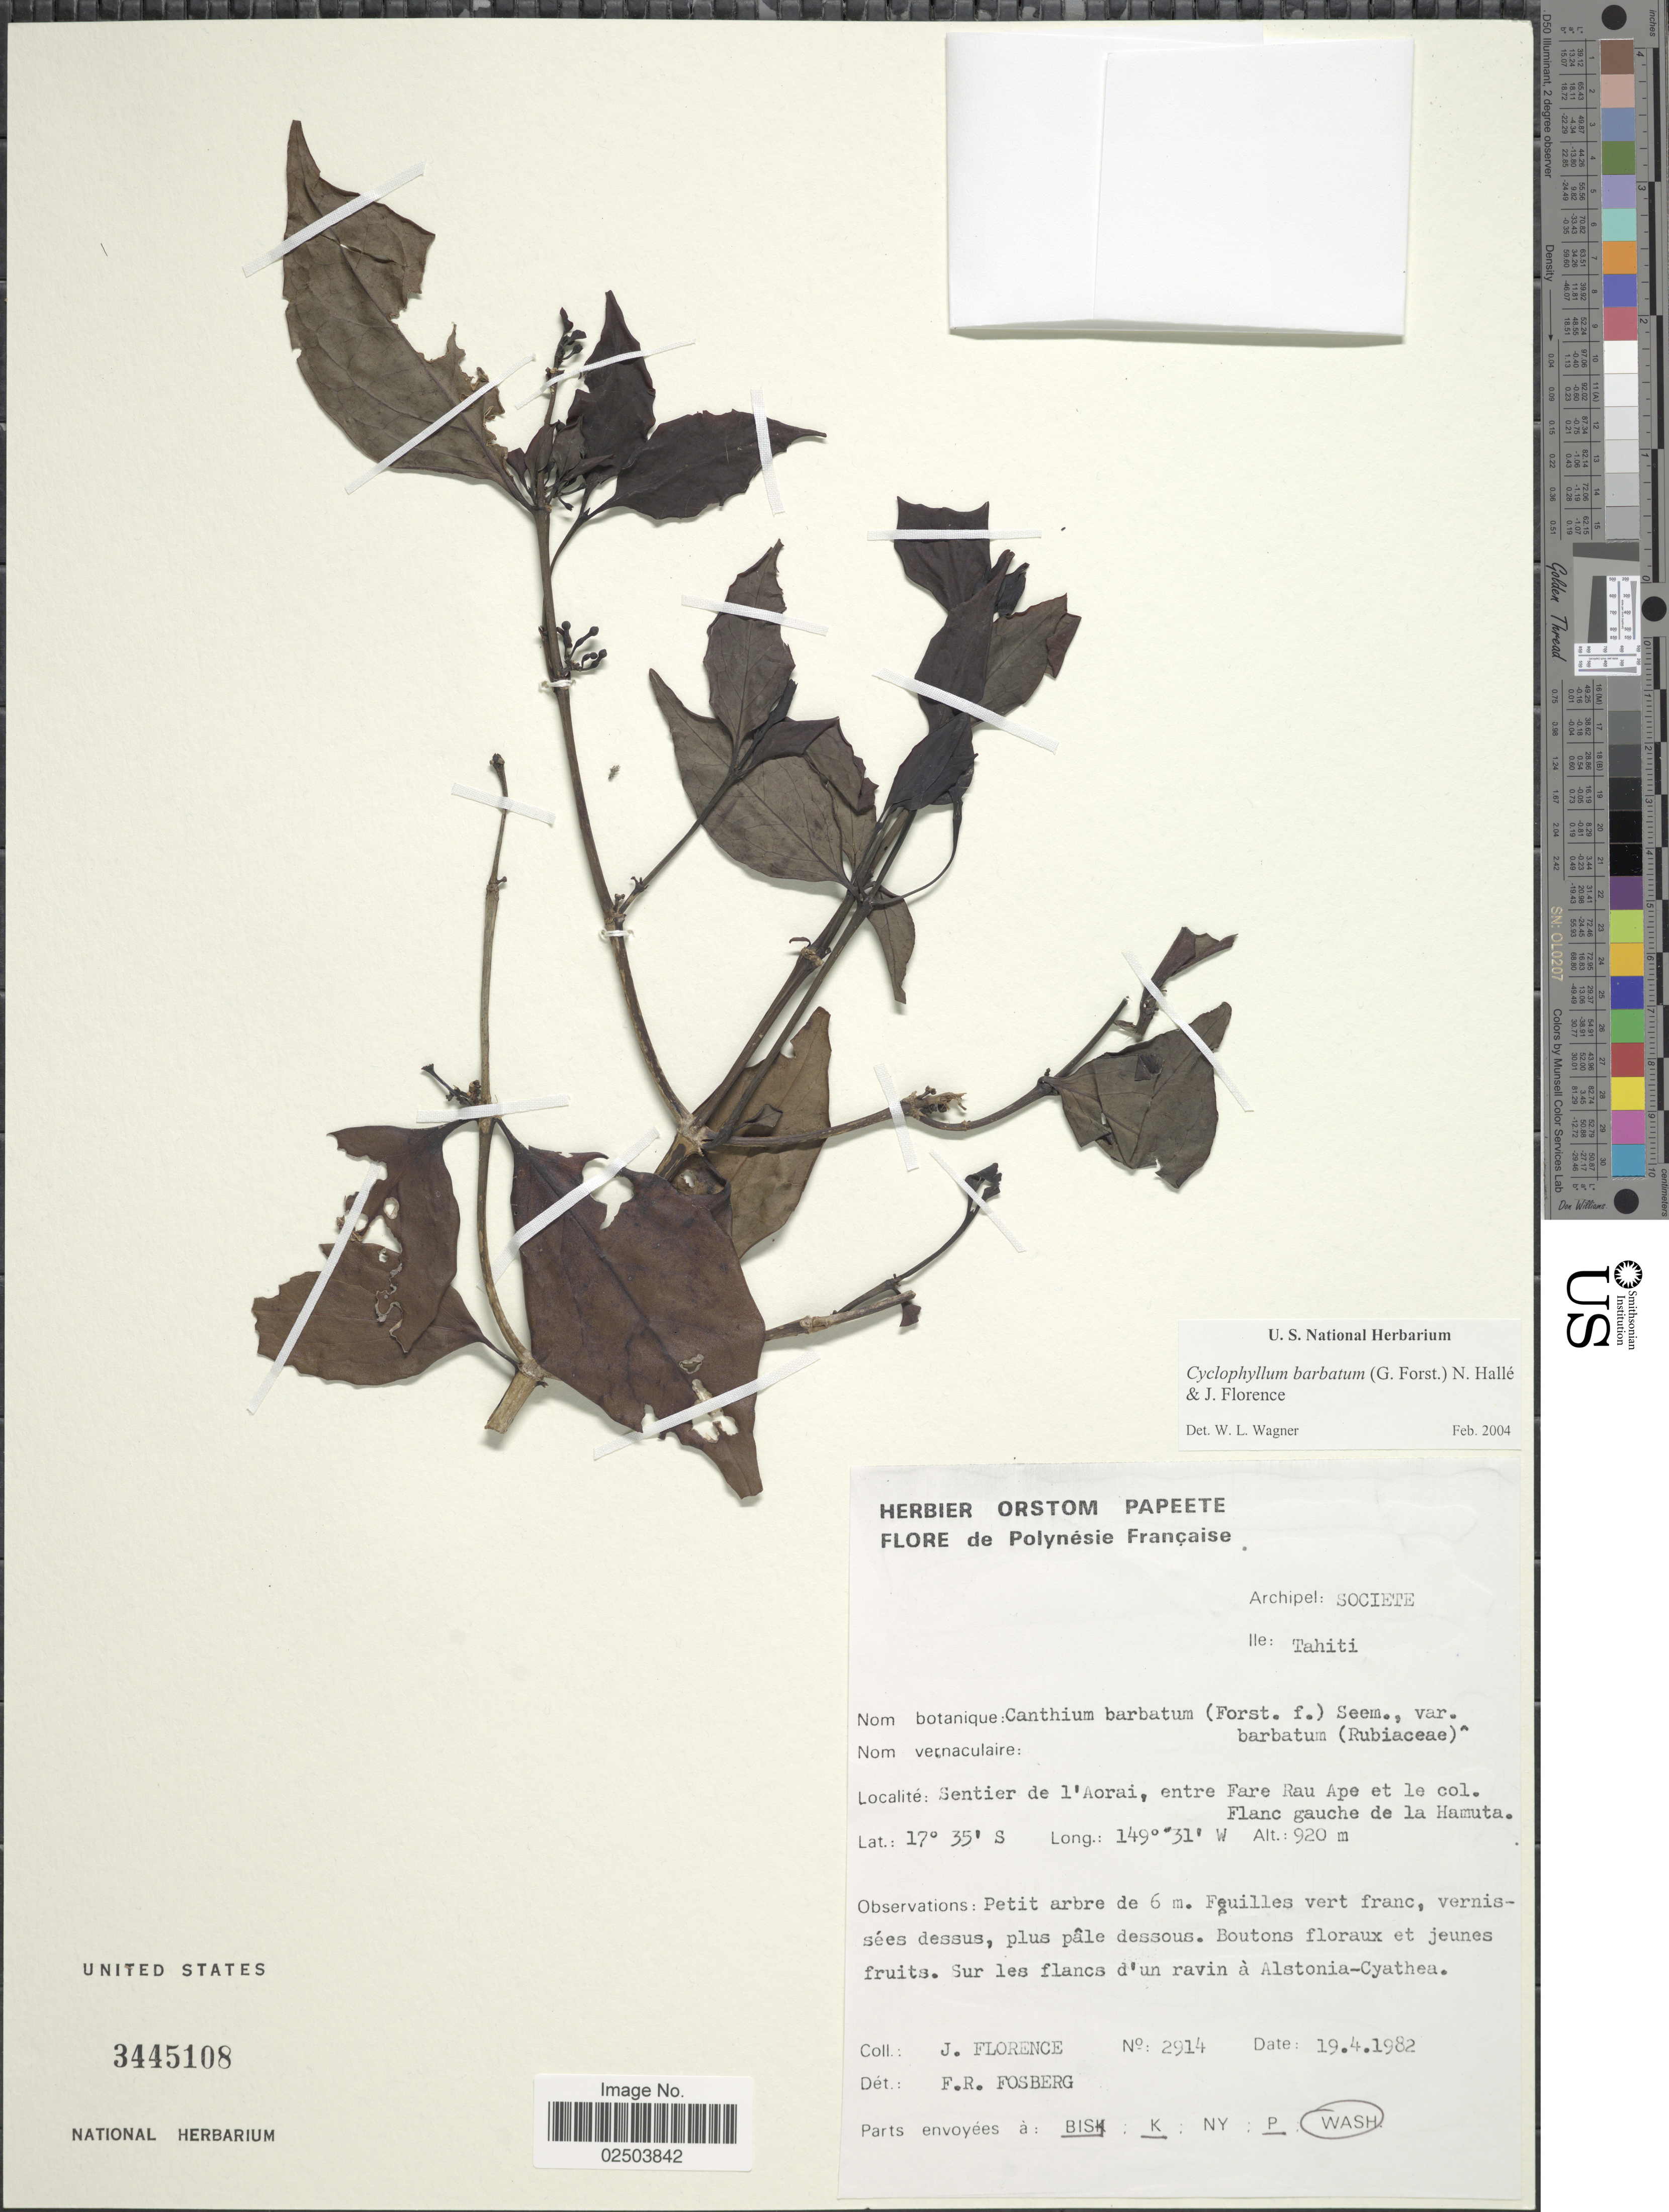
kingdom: Plantae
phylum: Tracheophyta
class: Magnoliopsida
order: Gentianales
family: Rubiaceae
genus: Cyclophyllum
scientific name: Cyclophyllum barbatum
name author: (G. Forst.) N. Hallé & J. Florence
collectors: J. Florence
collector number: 2914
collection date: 1982-04-19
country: French Polynesia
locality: Archipel: Societe, Ile: Tahiti. Sentier de l'Aorai, entre Fare Rau Ape et le col. Flanc gauche de la Hamuta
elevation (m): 920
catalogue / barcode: US 3445108